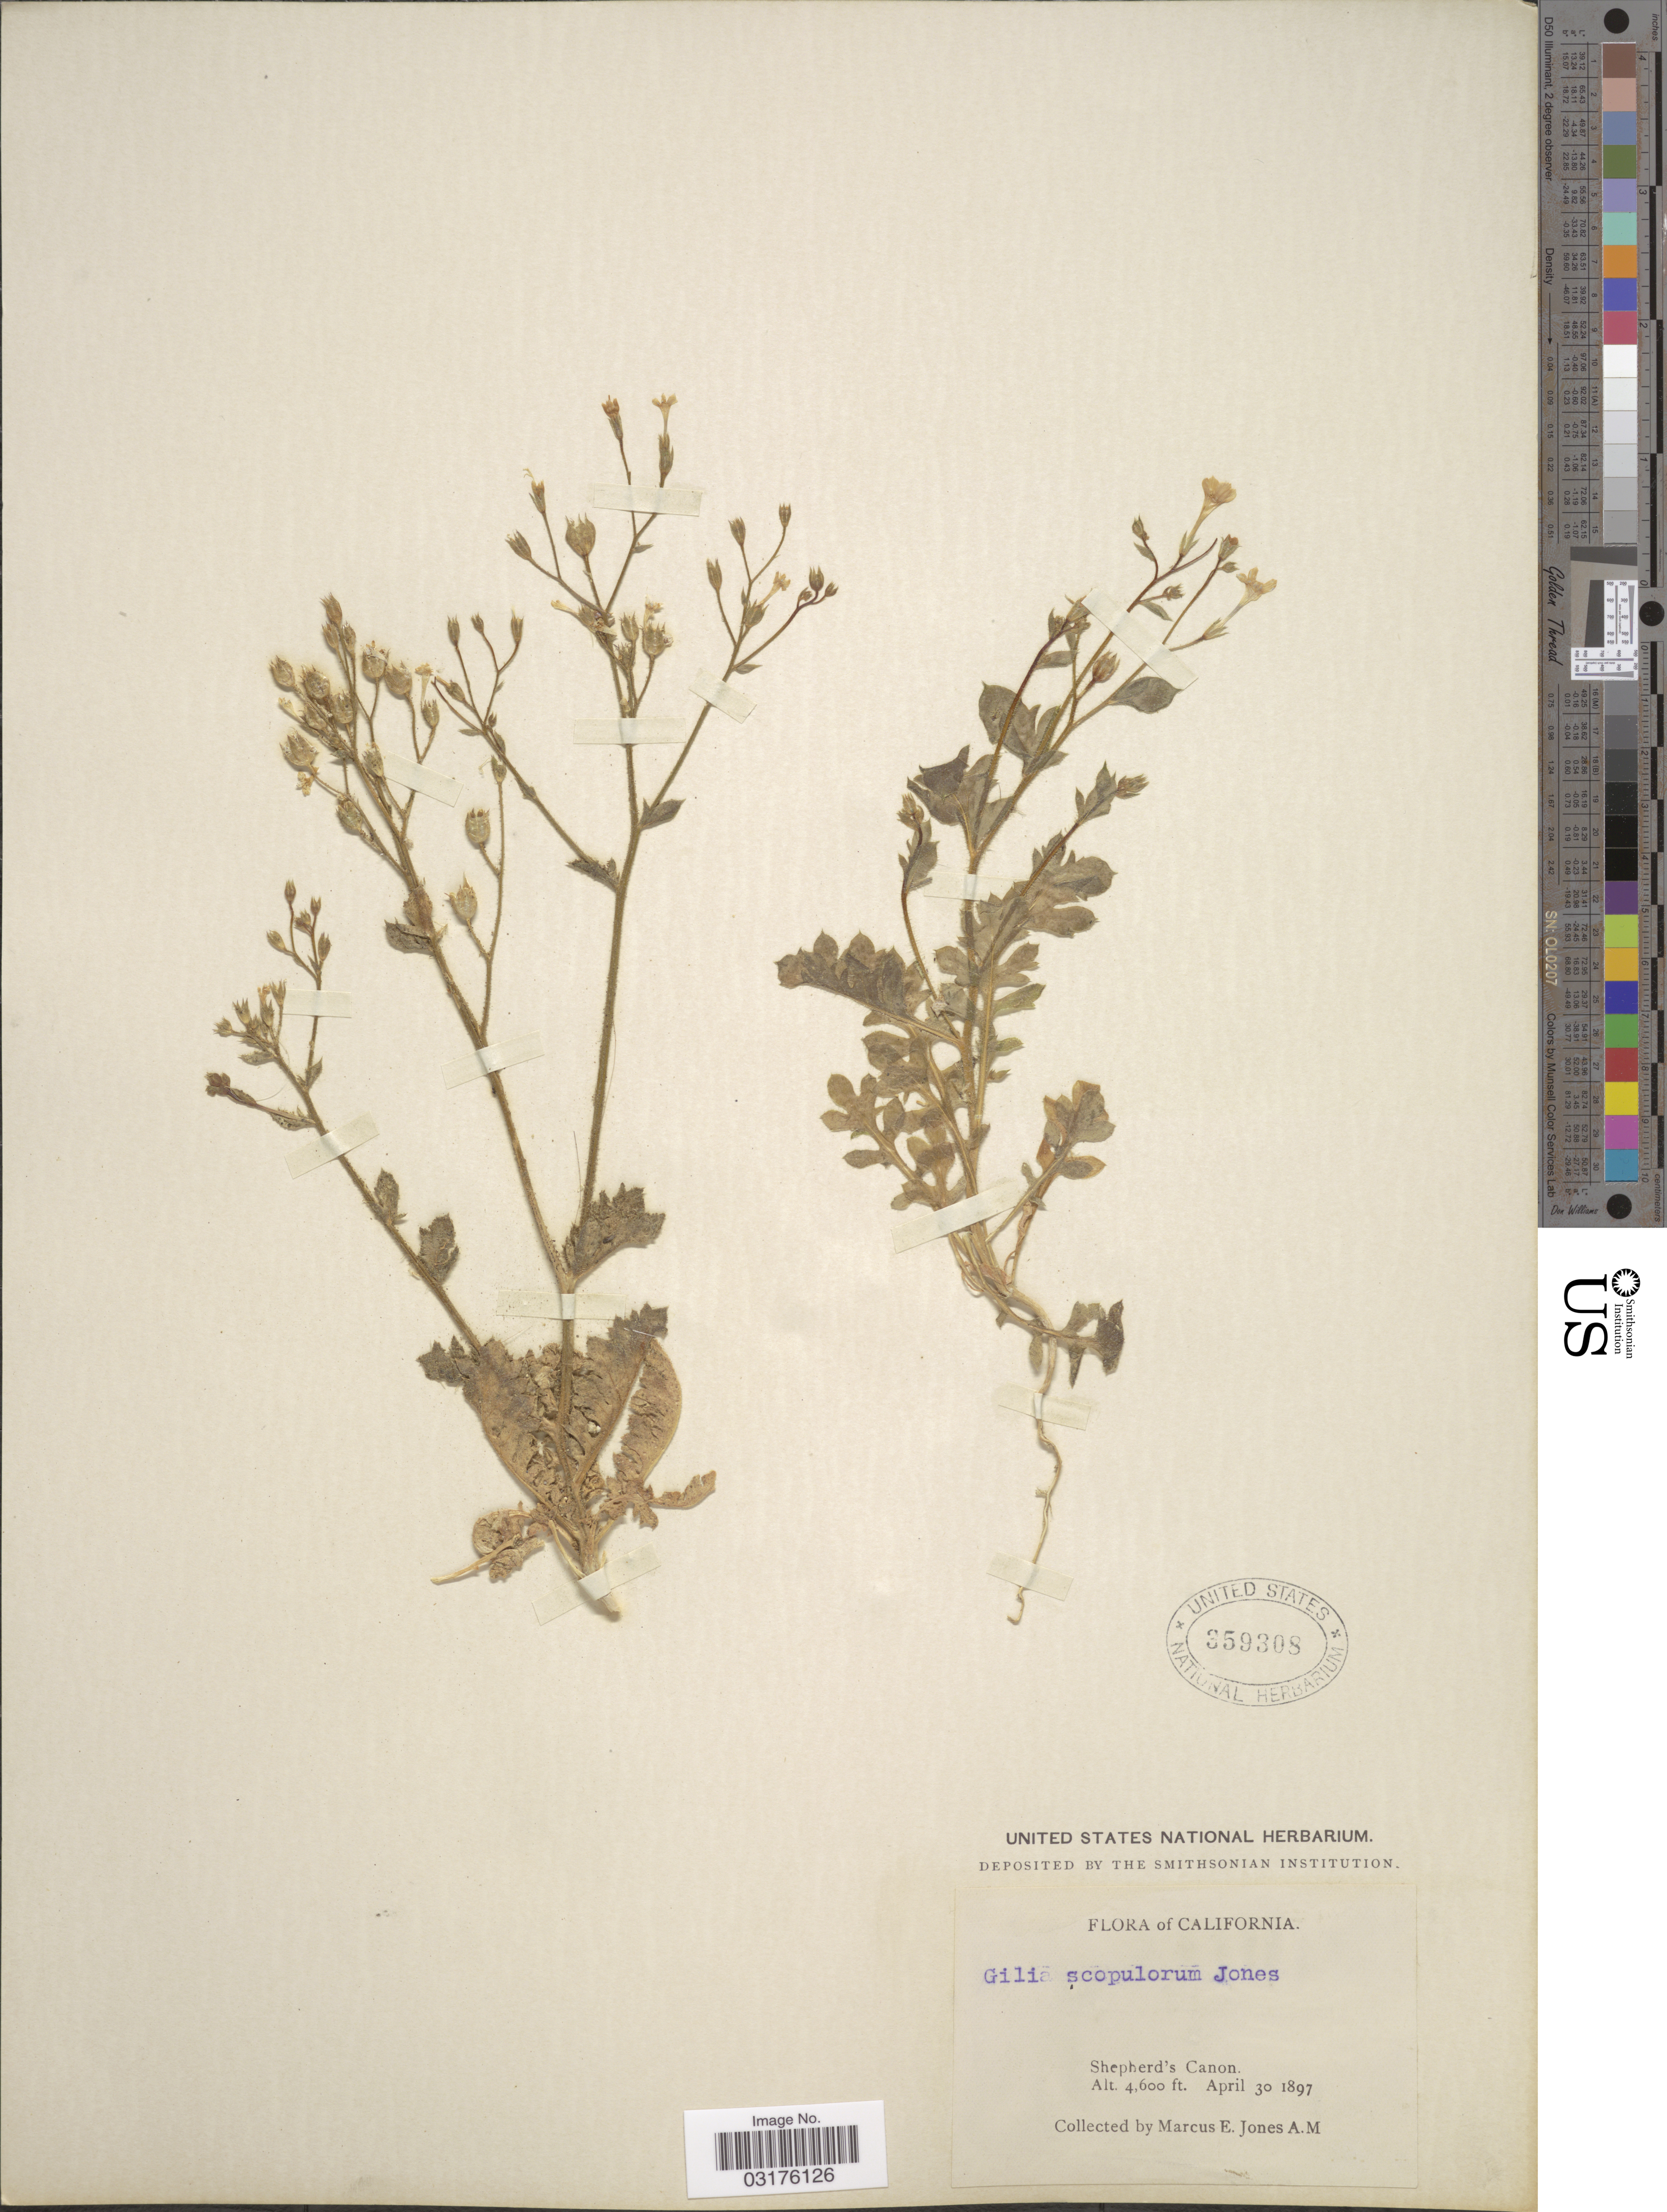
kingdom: Plantae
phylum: Tracheophyta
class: Magnoliopsida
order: Ericales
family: Polemoniaceae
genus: Gilia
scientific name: Gilia scopulorum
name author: M.E. Jones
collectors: M. E. Jones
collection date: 1897-04-30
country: United States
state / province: California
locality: Shepherd's Canon.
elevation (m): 1402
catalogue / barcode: US 359308